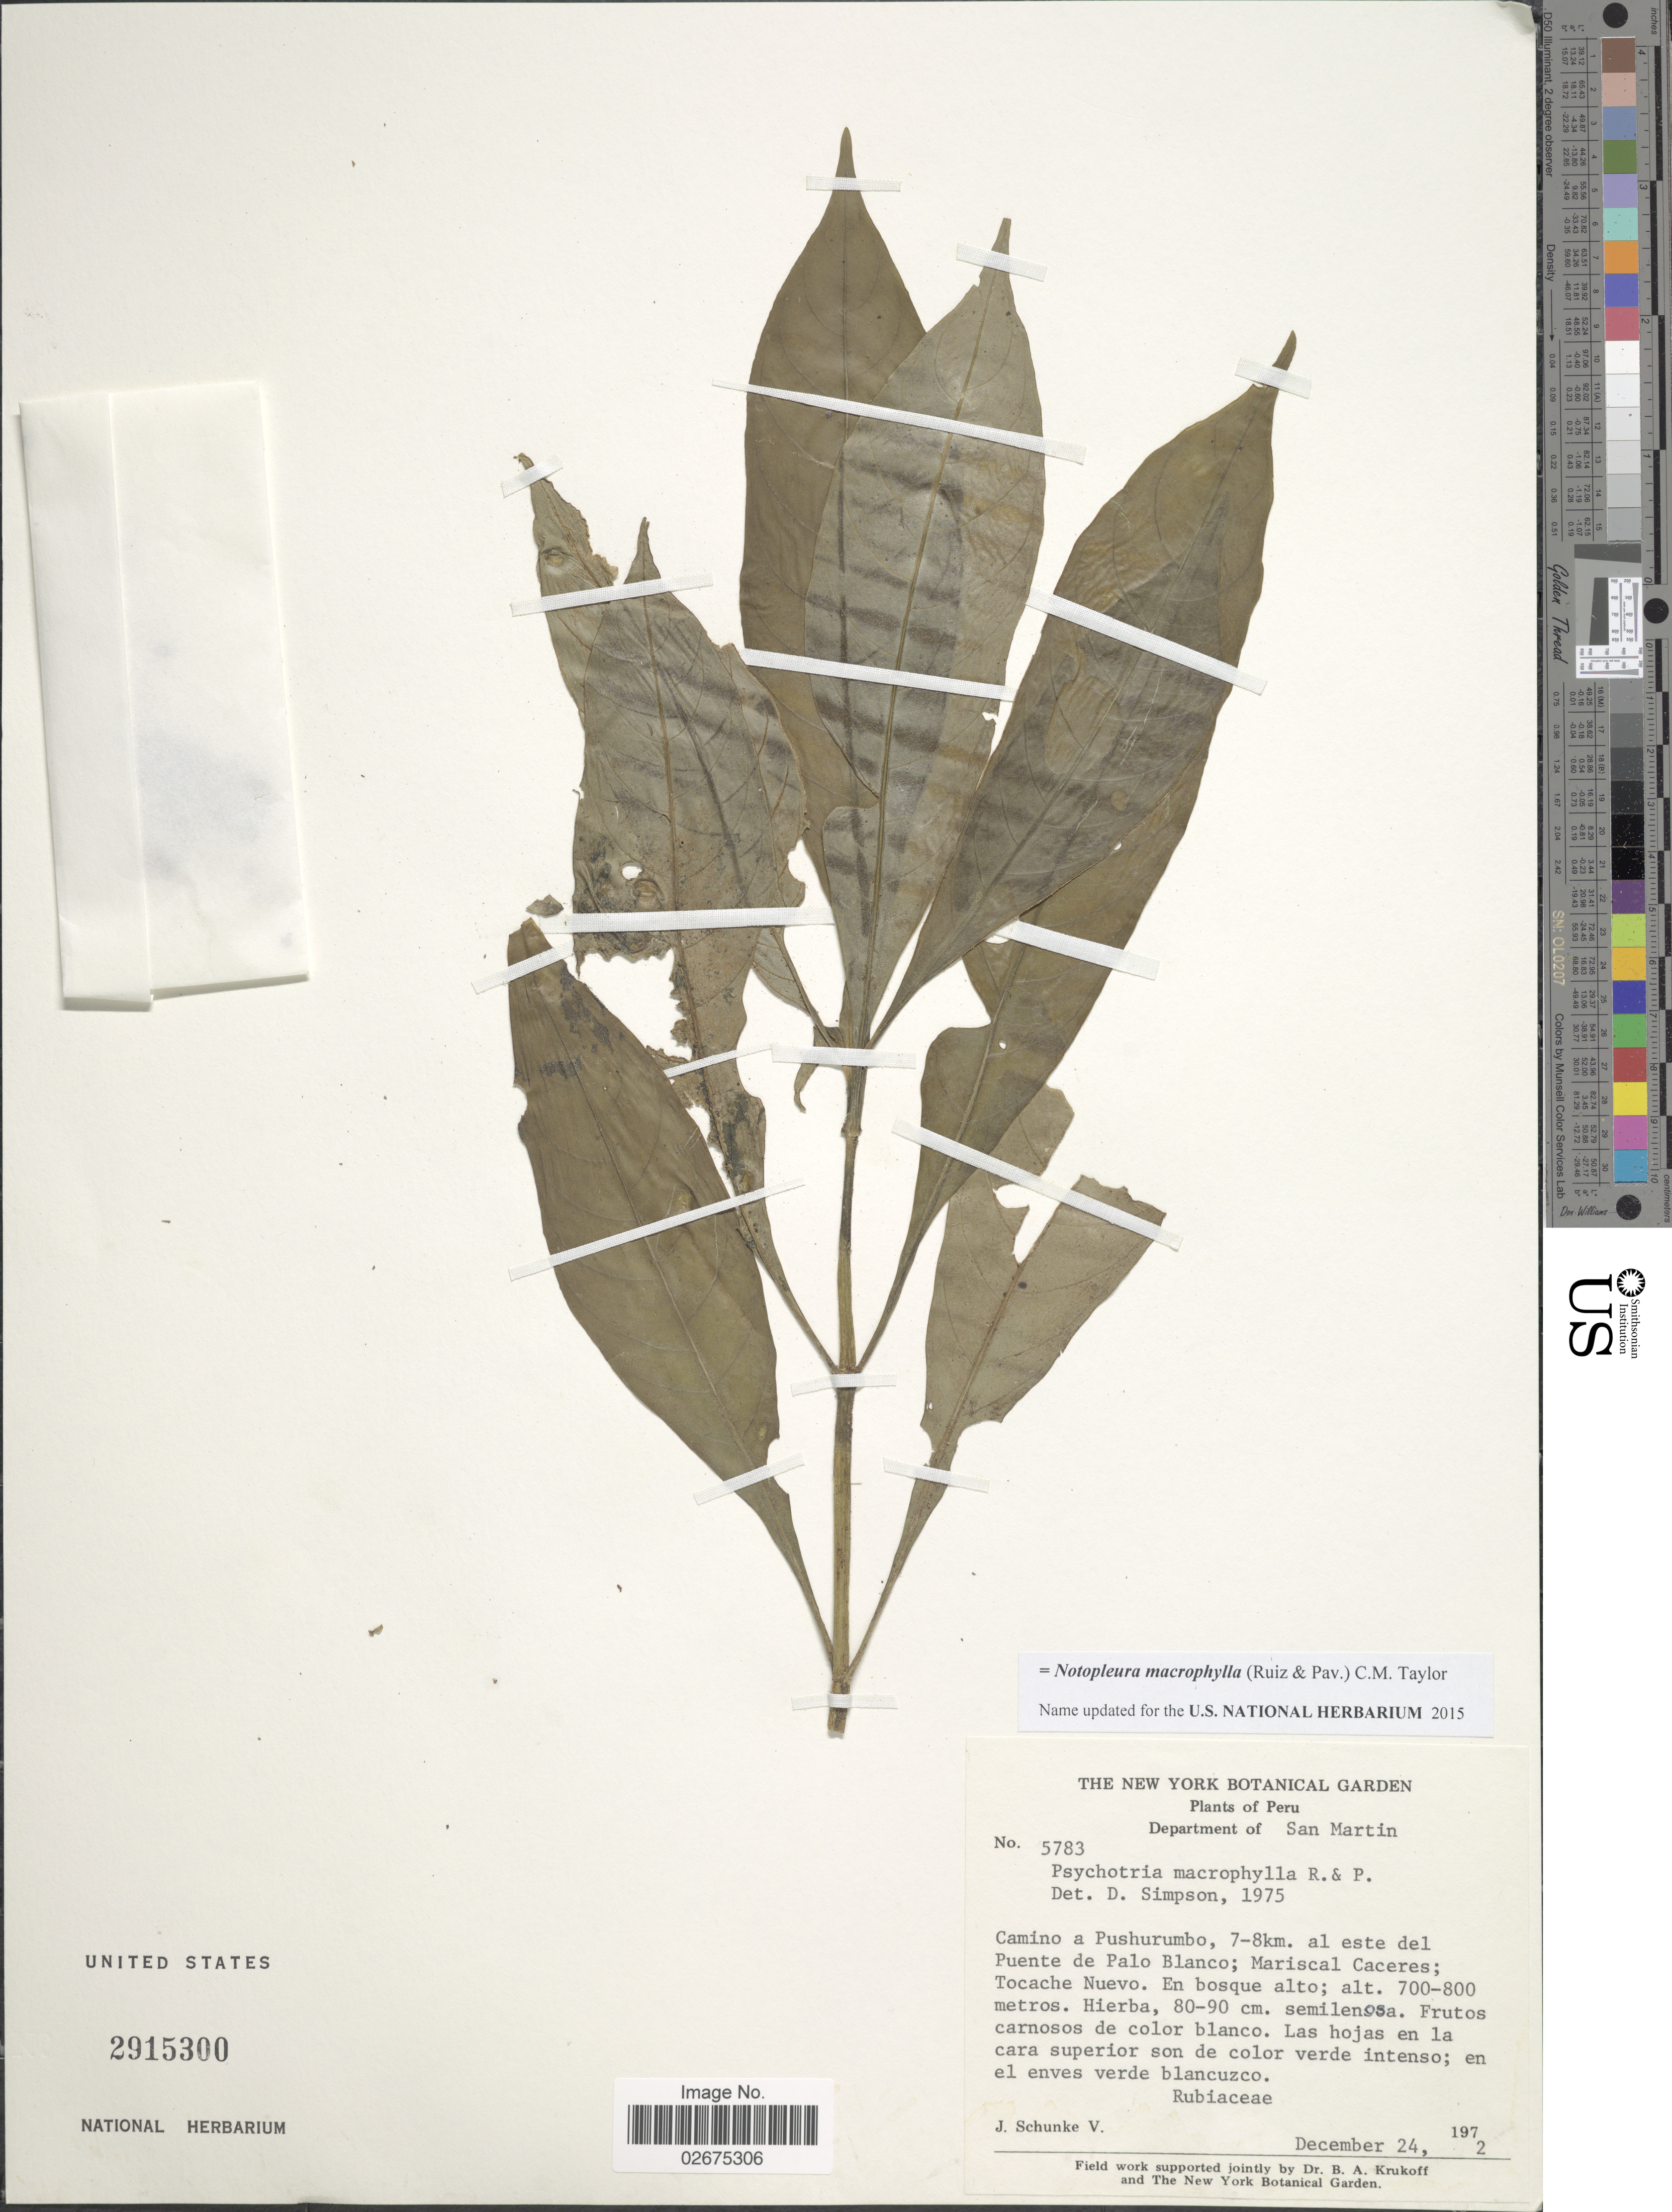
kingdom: Plantae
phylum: Tracheophyta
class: Magnoliopsida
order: Gentianales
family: Rubiaceae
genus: Notopleura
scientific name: Notopleura macrophylla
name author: (Ruiz & Pav.) C.M. Taylor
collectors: J. Schunke Vigo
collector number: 5783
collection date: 1972-12-24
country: Peru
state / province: San Martín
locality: Camino a Pushurumbo, de 7-8km al del Puente de Palo Blanco, Mariscal Caceres; Tocache Nuevo. En bosque alto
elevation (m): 700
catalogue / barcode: US 2915300